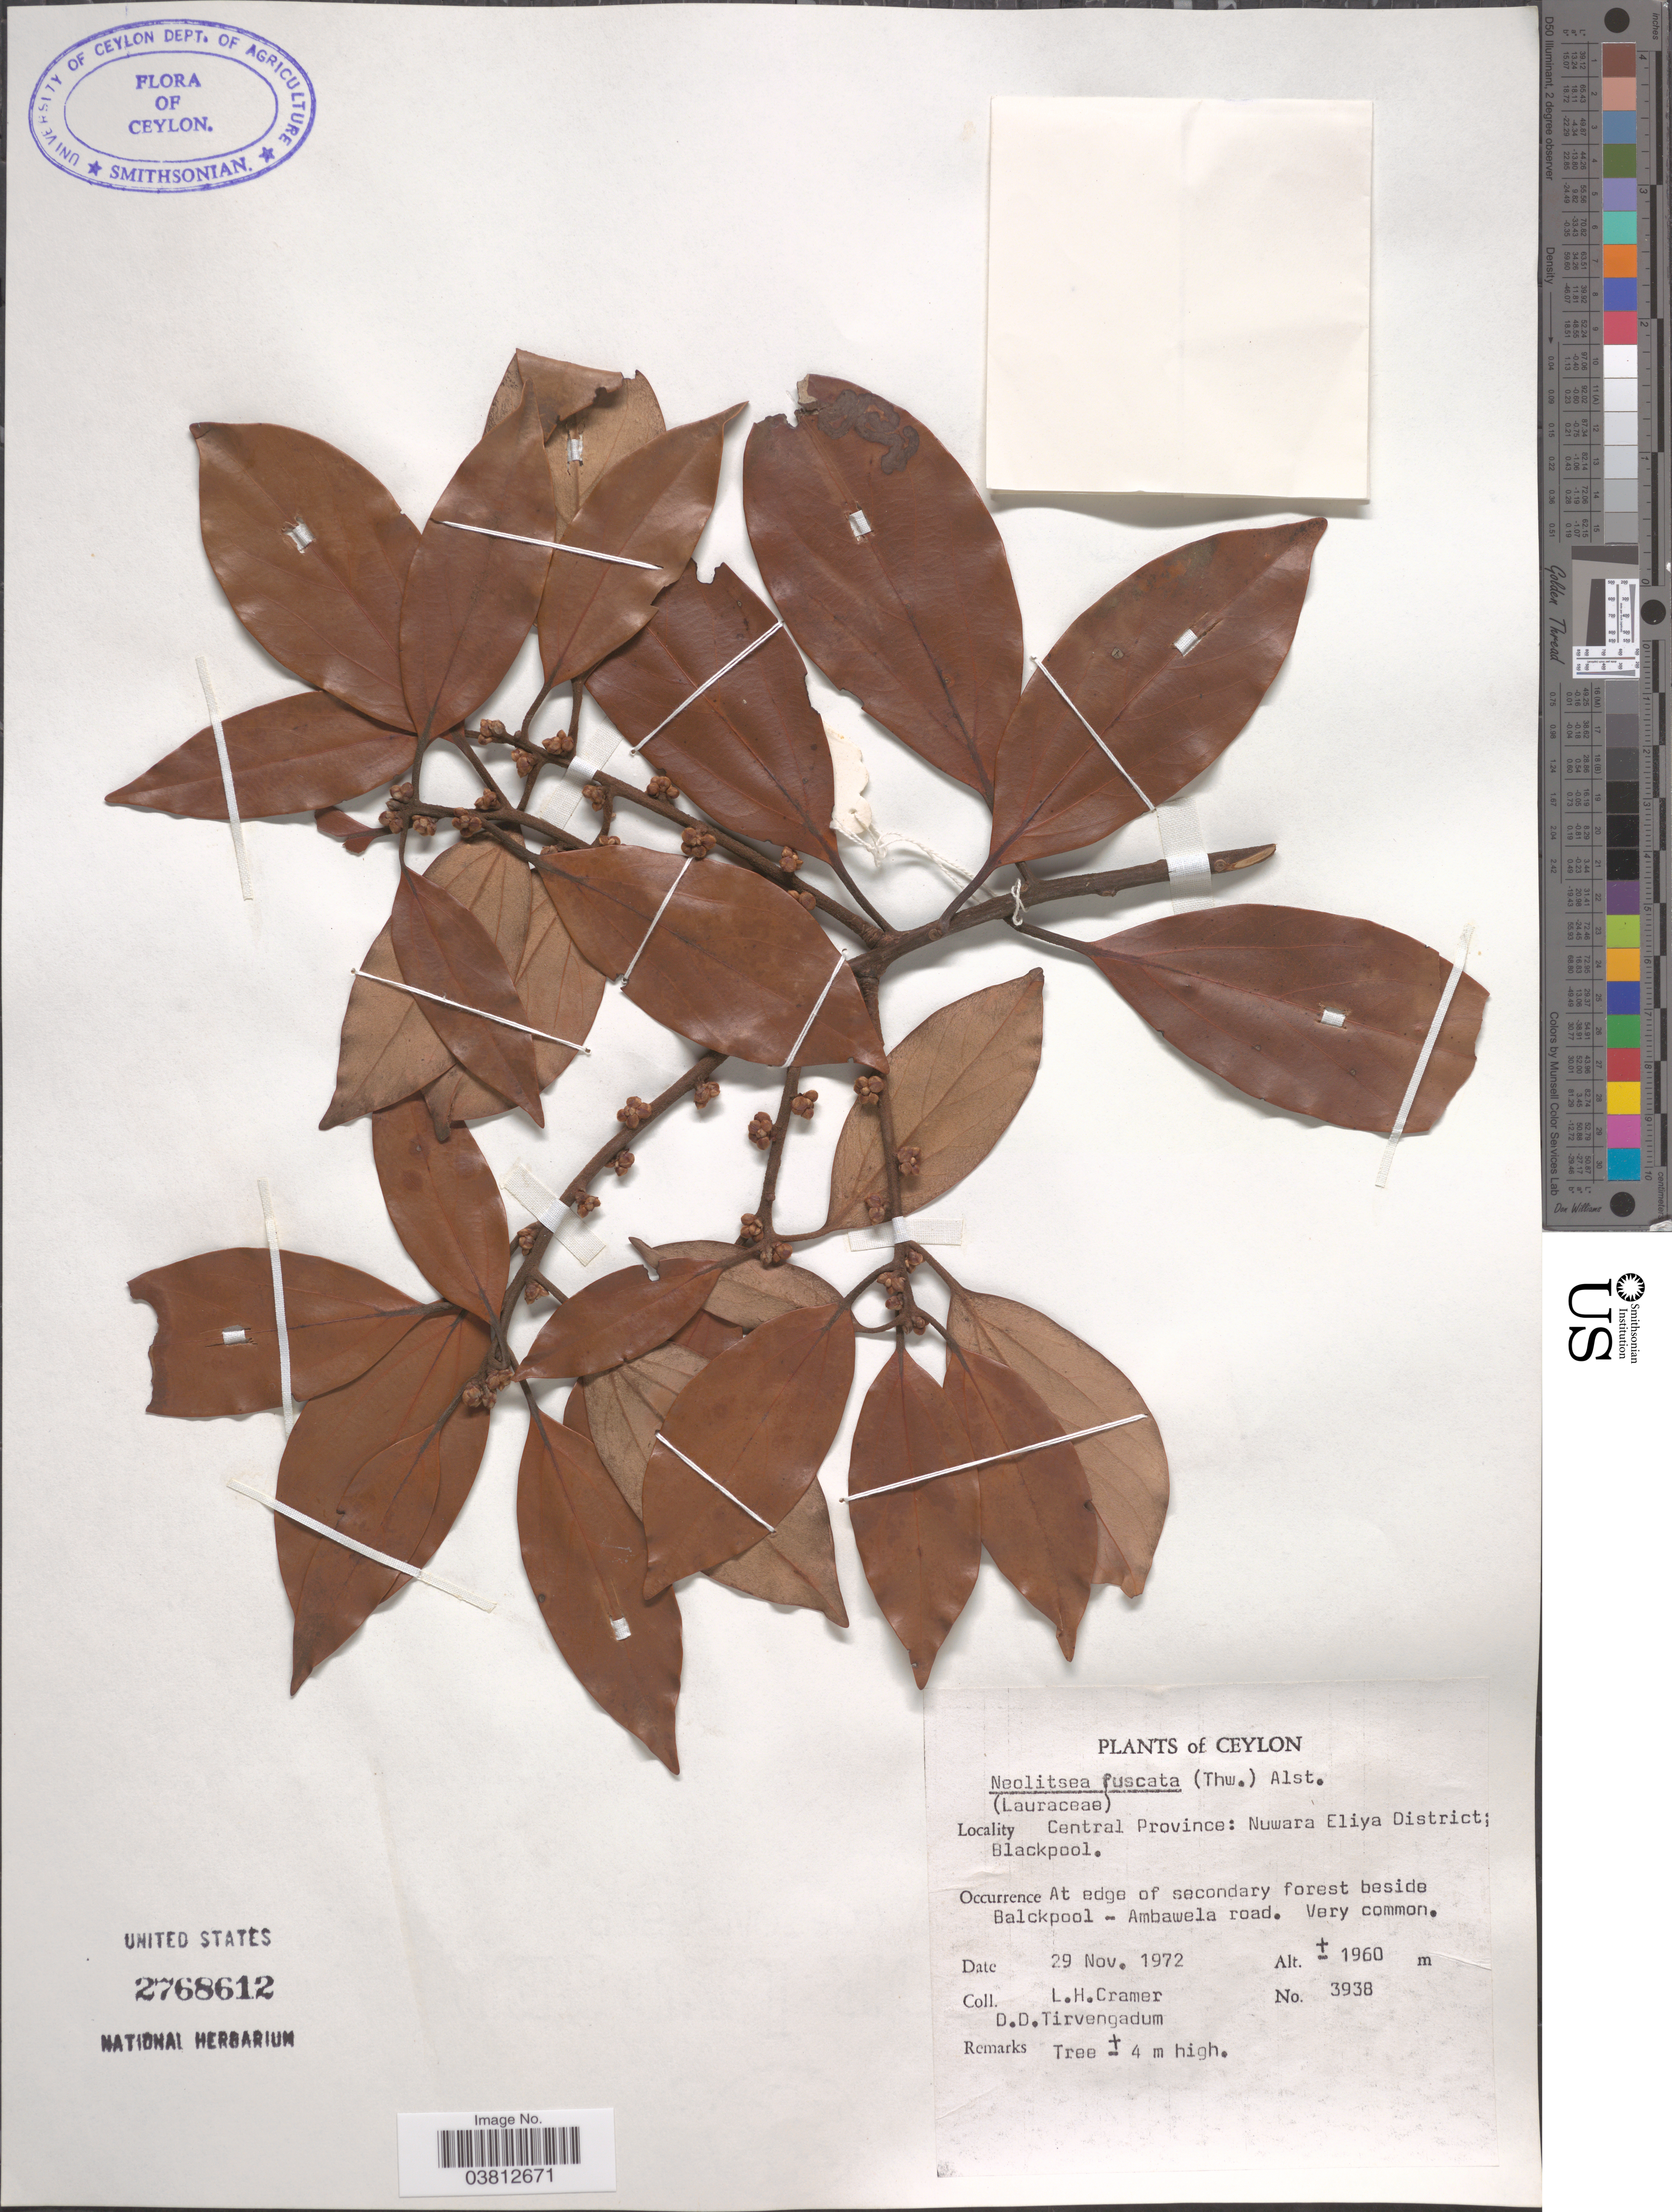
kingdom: Plantae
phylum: Tracheophyta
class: Magnoliopsida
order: Laurales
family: Lauraceae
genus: Neolitsea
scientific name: Neolitsea fuscata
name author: (Thwaites) Alston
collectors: L. H. Cramer & D. Tirvengadum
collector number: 3938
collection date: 1972-11-29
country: Sri Lanka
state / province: Central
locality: Ceylon. Central Province: Nuwara Eliya District; Blackpool. At edge of secondary forest beside Balokpool - Ambawela road.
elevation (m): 1960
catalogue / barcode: US 2768612